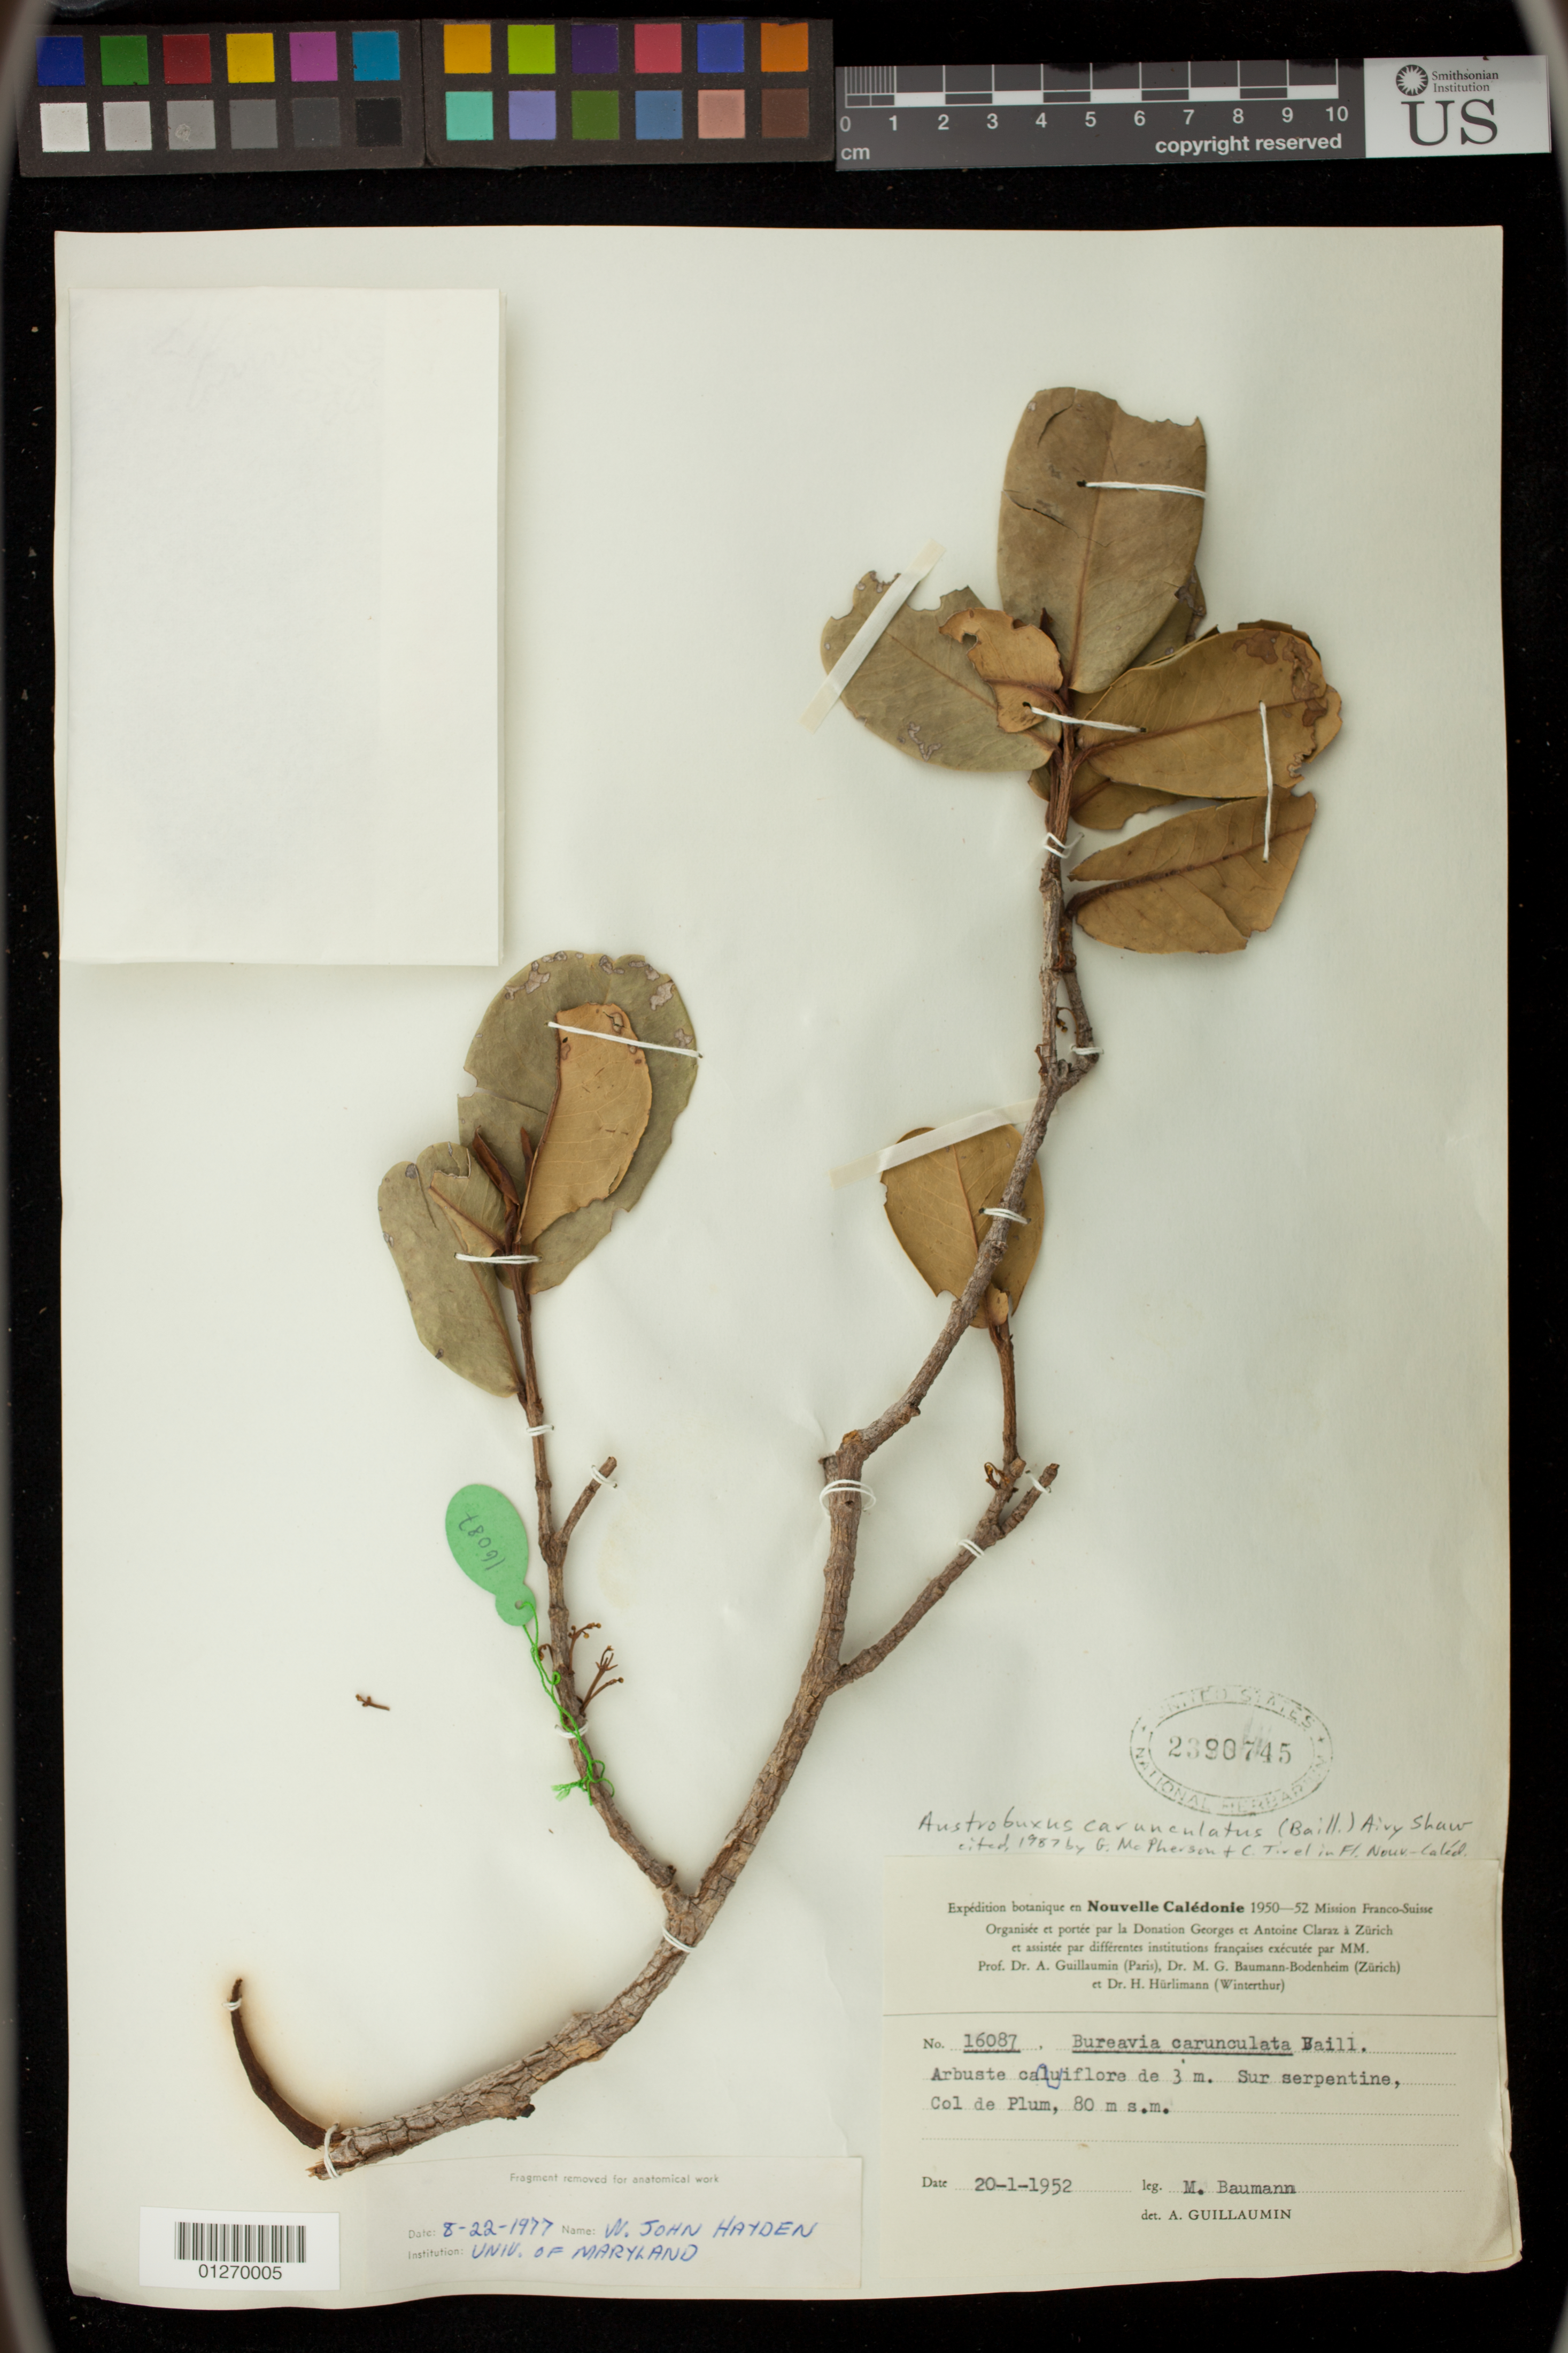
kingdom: Plantae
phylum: Tracheophyta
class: Magnoliopsida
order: Malpighiales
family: Picrodendraceae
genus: Austrobuxus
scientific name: Austrobuxus carunculatus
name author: (Baill.) Airy Shaw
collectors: M. Baumann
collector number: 16087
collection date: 1952-01-20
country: New Caledonia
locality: Col de Plum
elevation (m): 80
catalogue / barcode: US 2390745